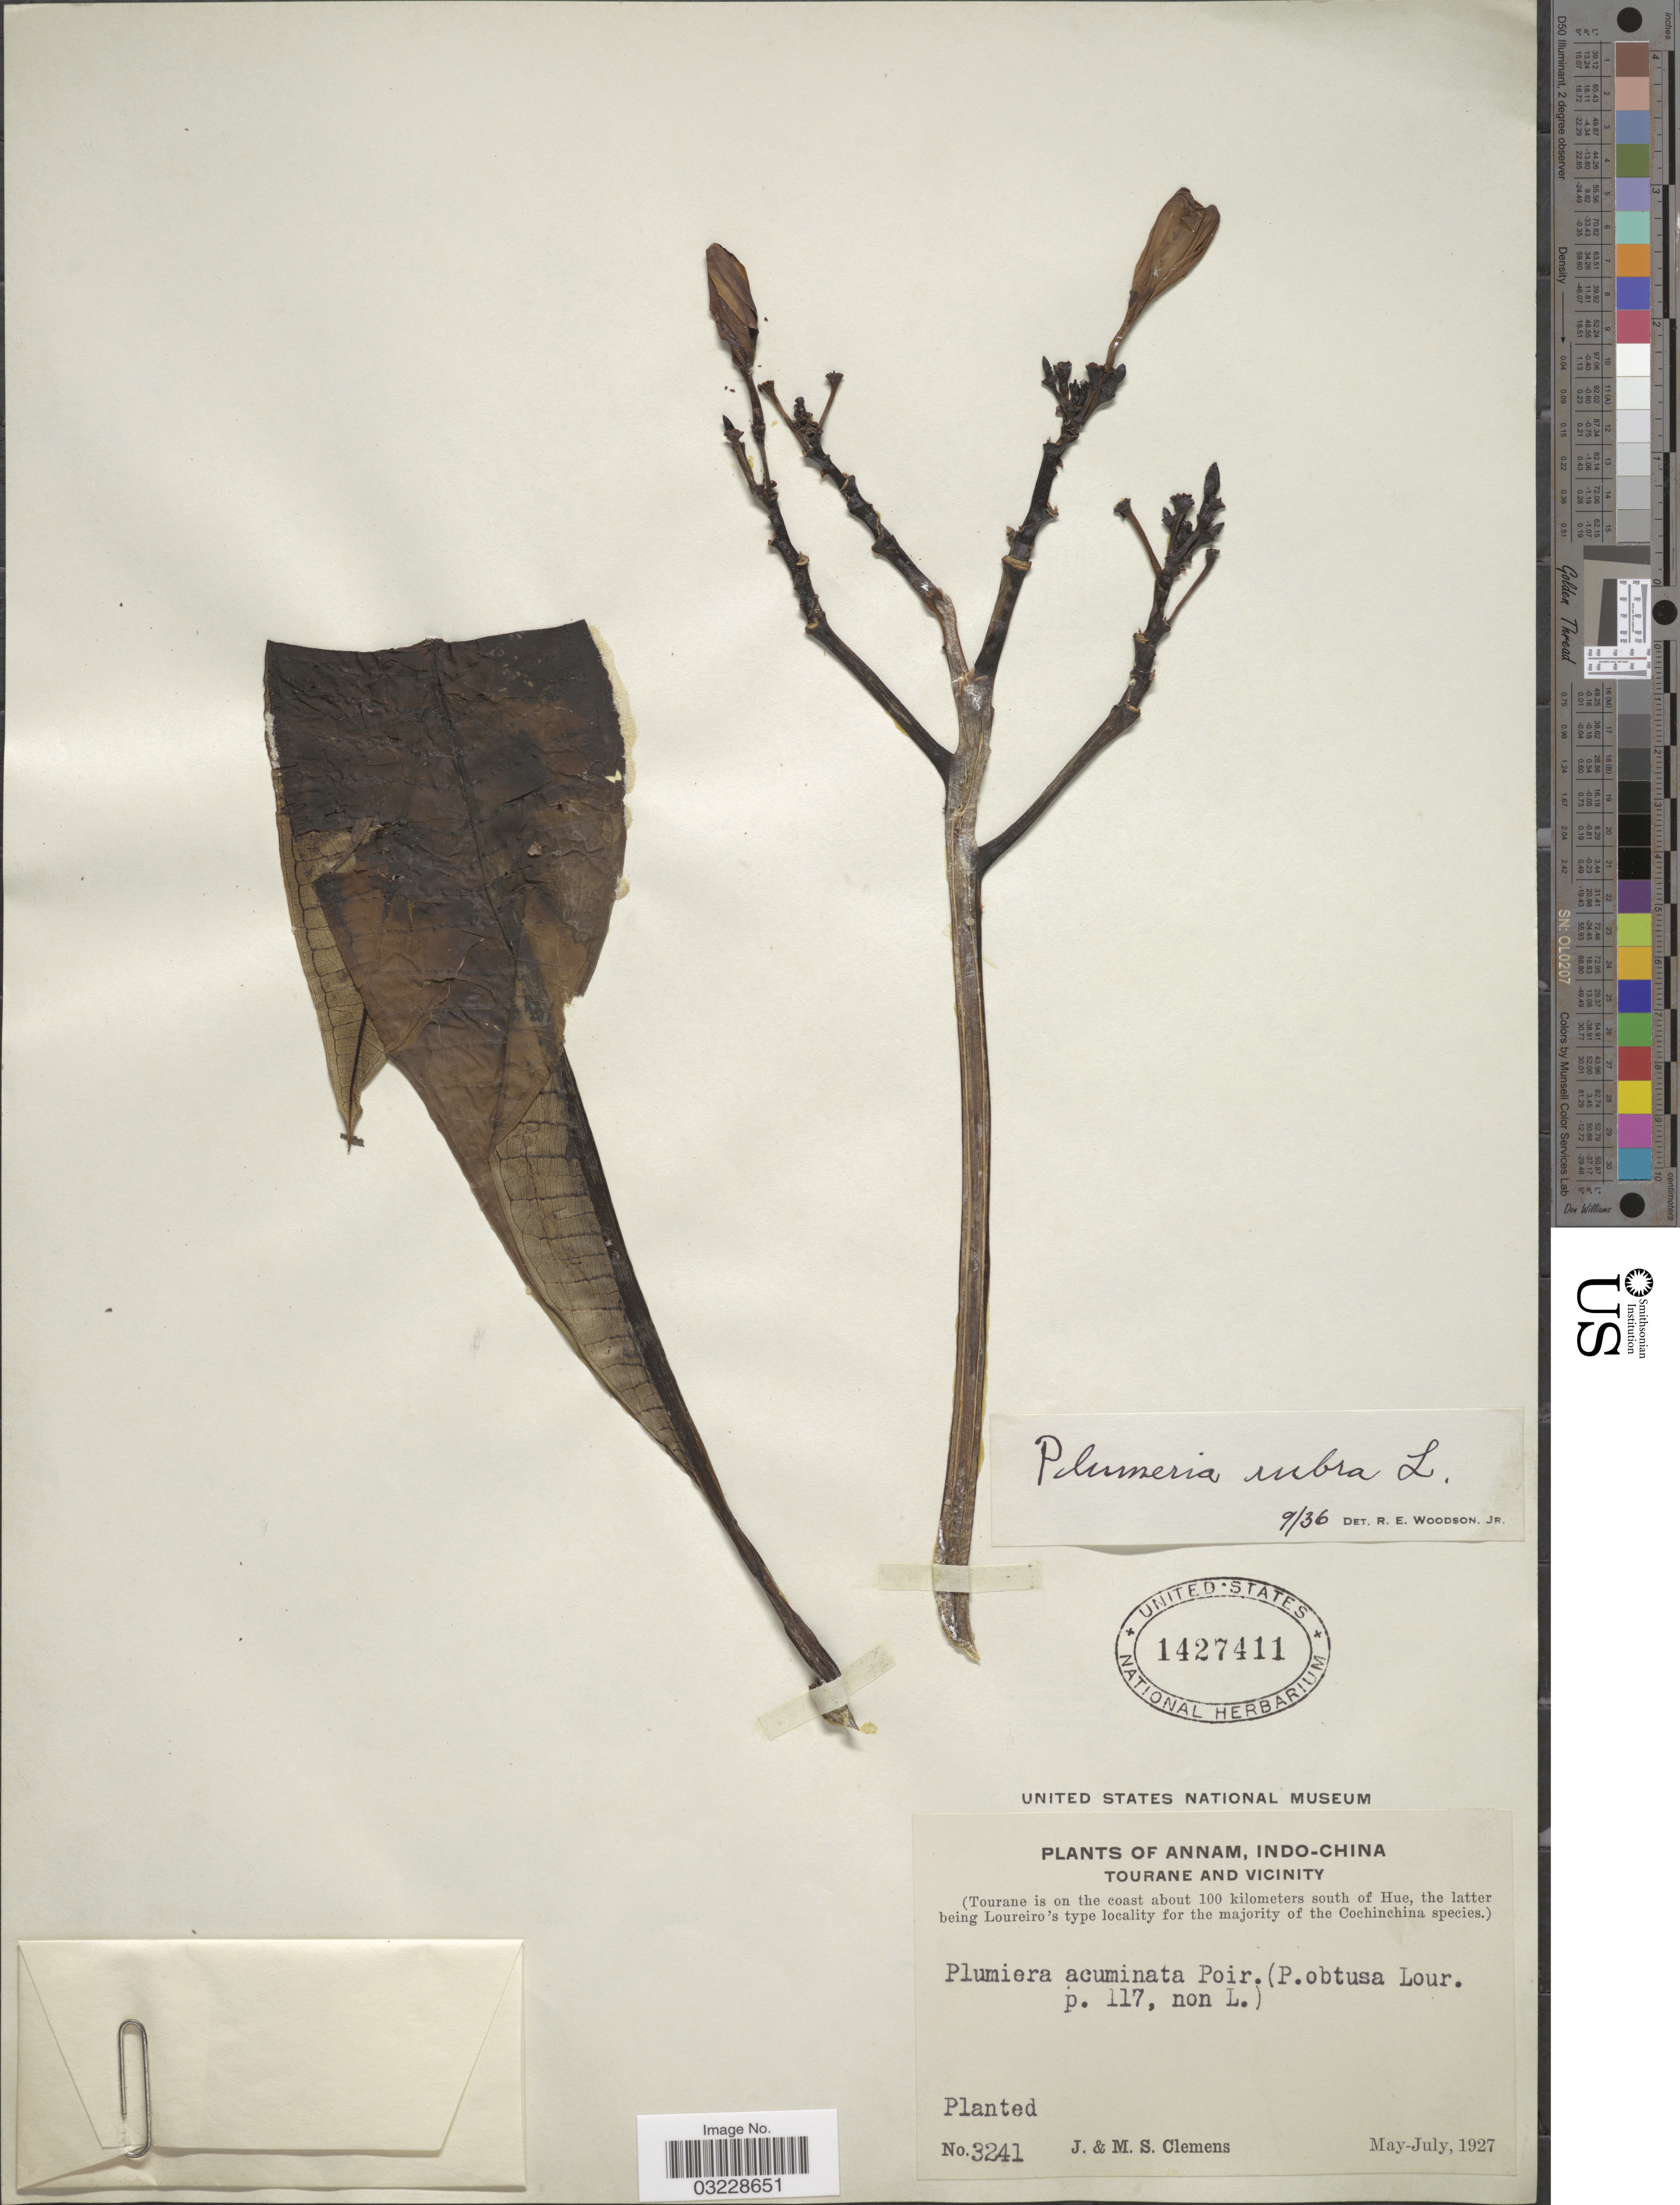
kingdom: Plantae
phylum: Tracheophyta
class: Magnoliopsida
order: Gentianales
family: Apocynaceae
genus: Plumeria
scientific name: Plumeria rubra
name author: L.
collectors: J. Clemens & M. S. Clemens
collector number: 3241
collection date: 1927-05/1927-07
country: Vietnam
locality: Indo-China Tourane and vicinity.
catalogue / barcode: US 1427411